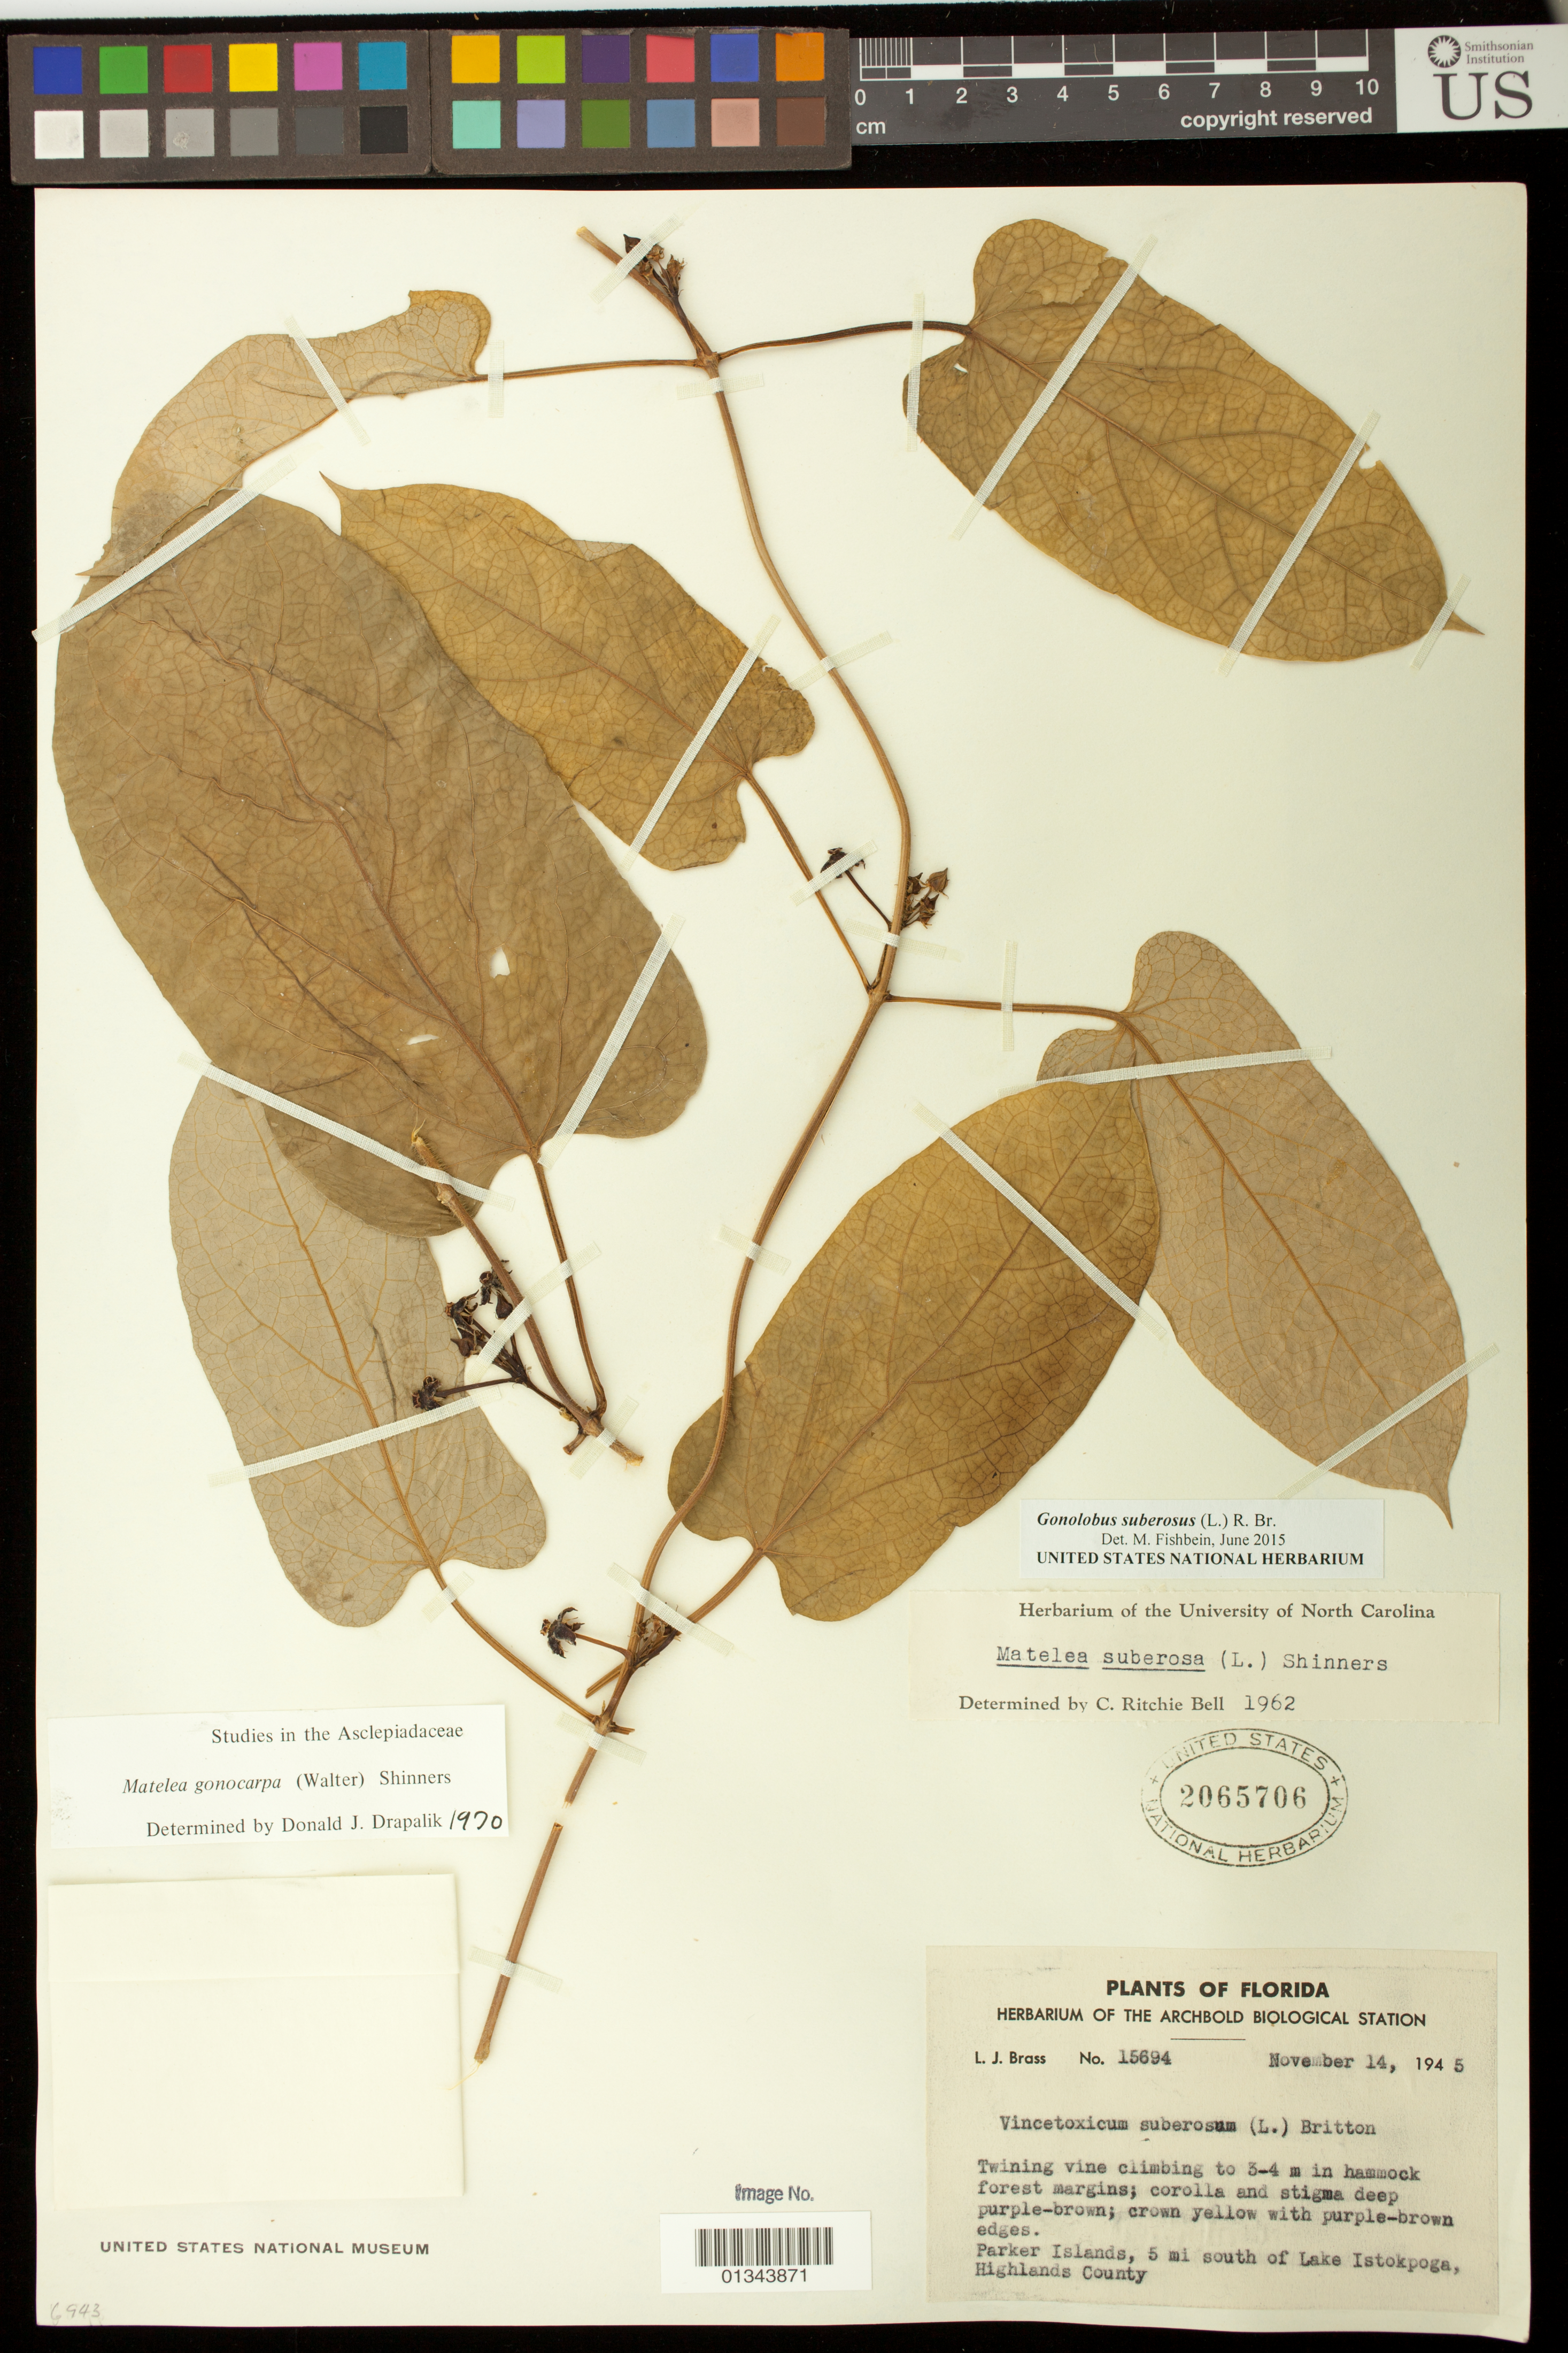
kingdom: Plantae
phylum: Tracheophyta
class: Magnoliopsida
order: Gentianales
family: Apocynaceae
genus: Gonolobus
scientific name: Gonolobus suberosus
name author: (L.) R. Br.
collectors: L. J. Brass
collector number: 15694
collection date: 1945-11-14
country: United States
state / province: Florida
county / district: Highlands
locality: Parker Islands, 5 mi south of Lake Istokpoga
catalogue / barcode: US 2065706